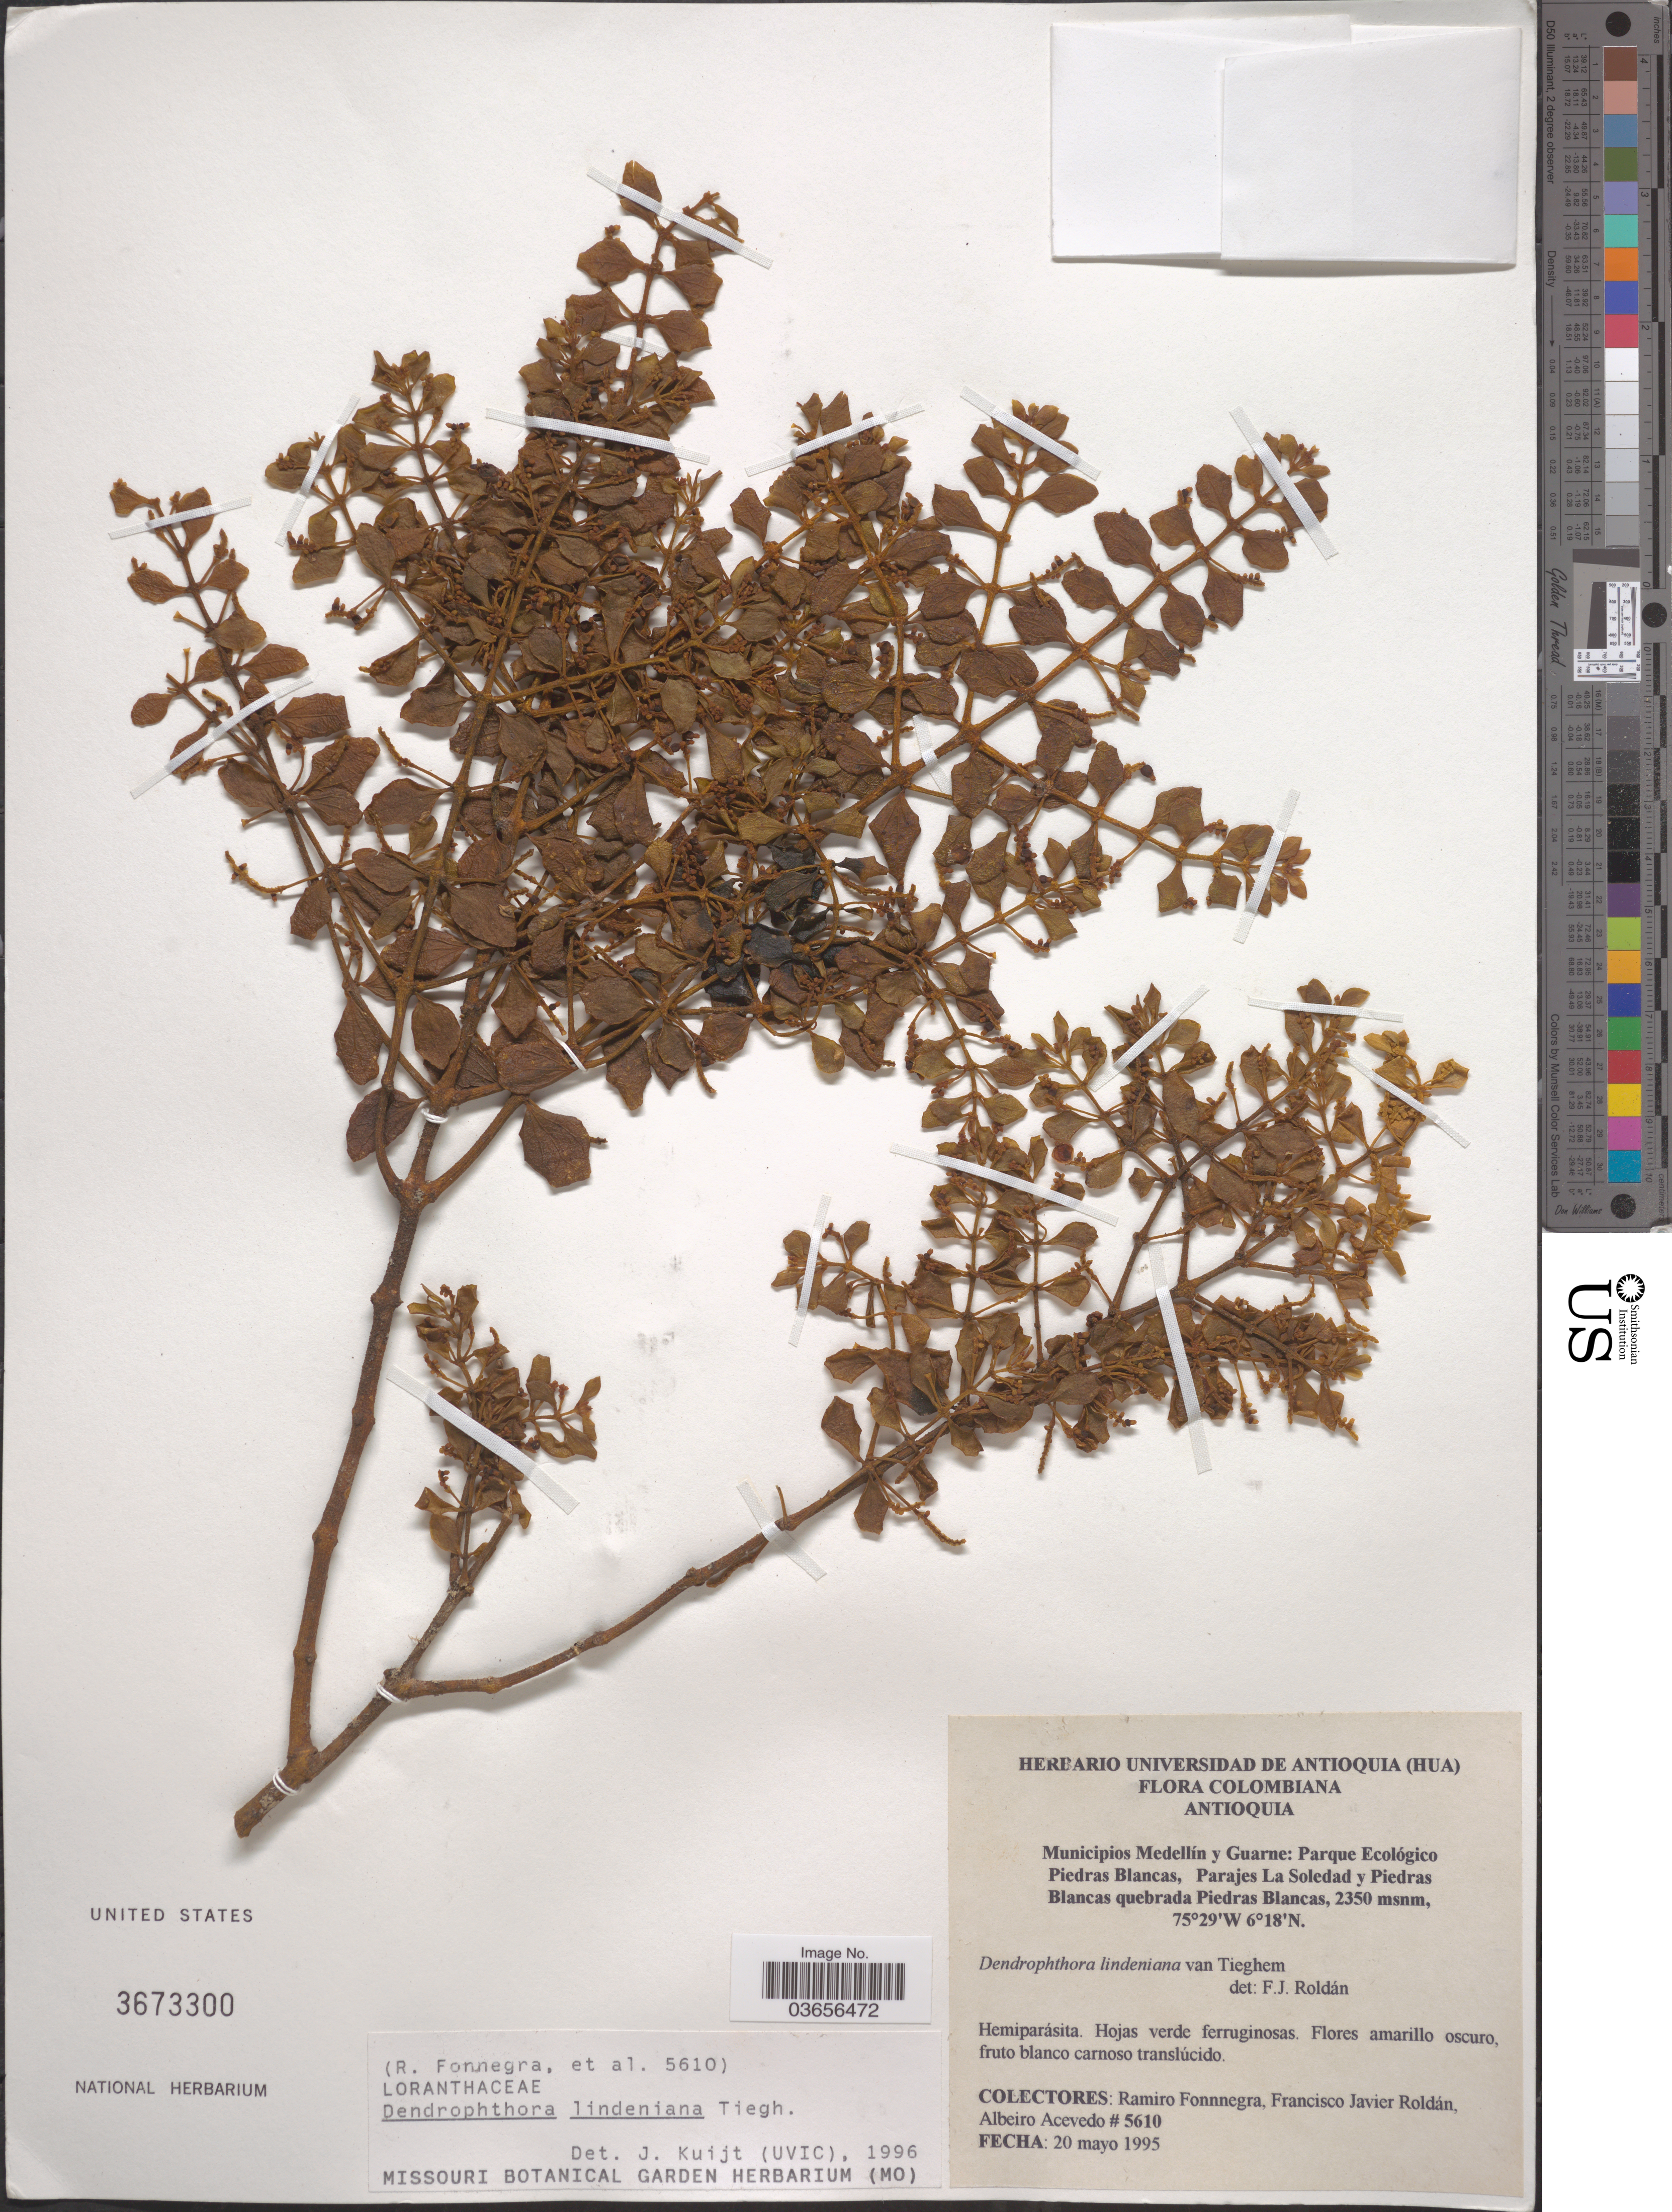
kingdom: Plantae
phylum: Tracheophyta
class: Magnoliopsida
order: Santalales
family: Viscaceae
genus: Dendrophthora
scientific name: Dendrophthora lindeniana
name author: Tiegh.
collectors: R. Fonnegra, F. J. Roldán & A. Acevedo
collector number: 5610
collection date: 1995-05-20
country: Colombia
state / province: Antioquia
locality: Municipios Medellín y Guarne: Parque Ecológico Piedras Blancas, Parajes La Soledad y Piedras Blancas quebrada Piedras Blancas.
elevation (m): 2350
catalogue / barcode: US 3673300